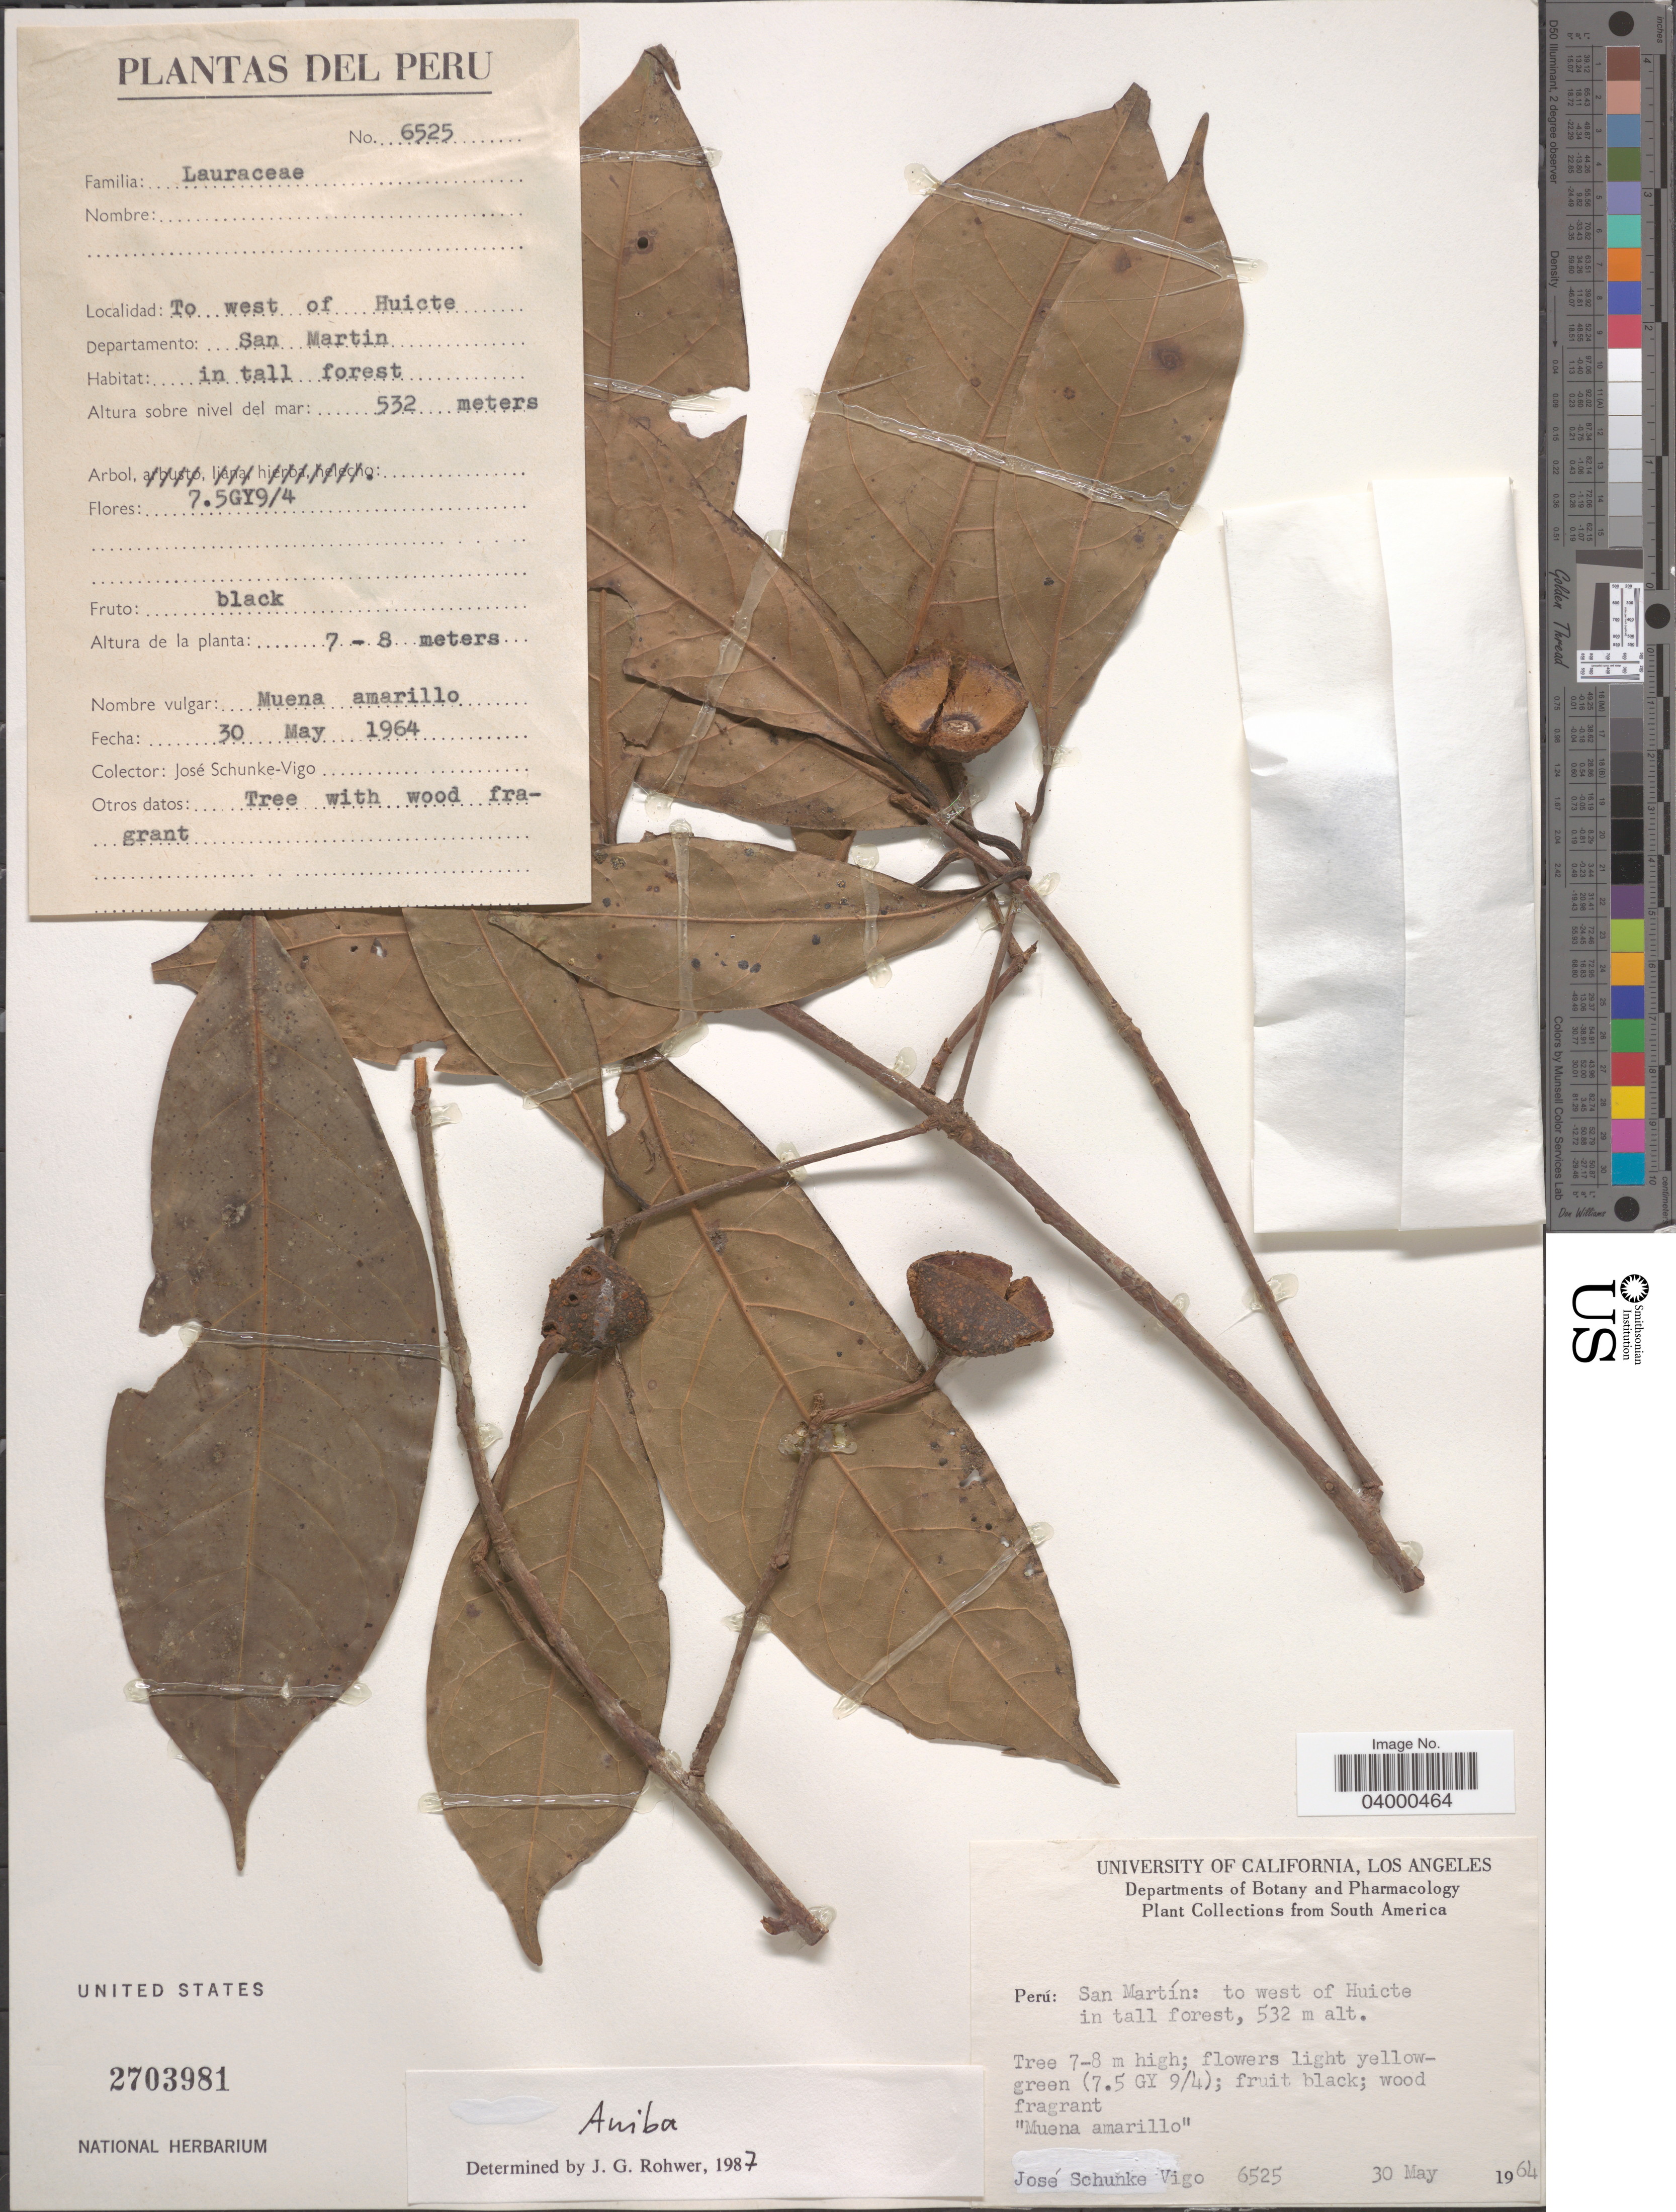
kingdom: Plantae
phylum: Tracheophyta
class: Magnoliopsida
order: Laurales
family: Lauraceae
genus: Aniba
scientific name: Aniba sp.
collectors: J. Schunke Vigo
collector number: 6525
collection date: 1964-05-30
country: Peru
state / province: San Martín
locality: Departamento: San Martin. To west of Huicte in tall forest.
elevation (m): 532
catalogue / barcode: US 2703981